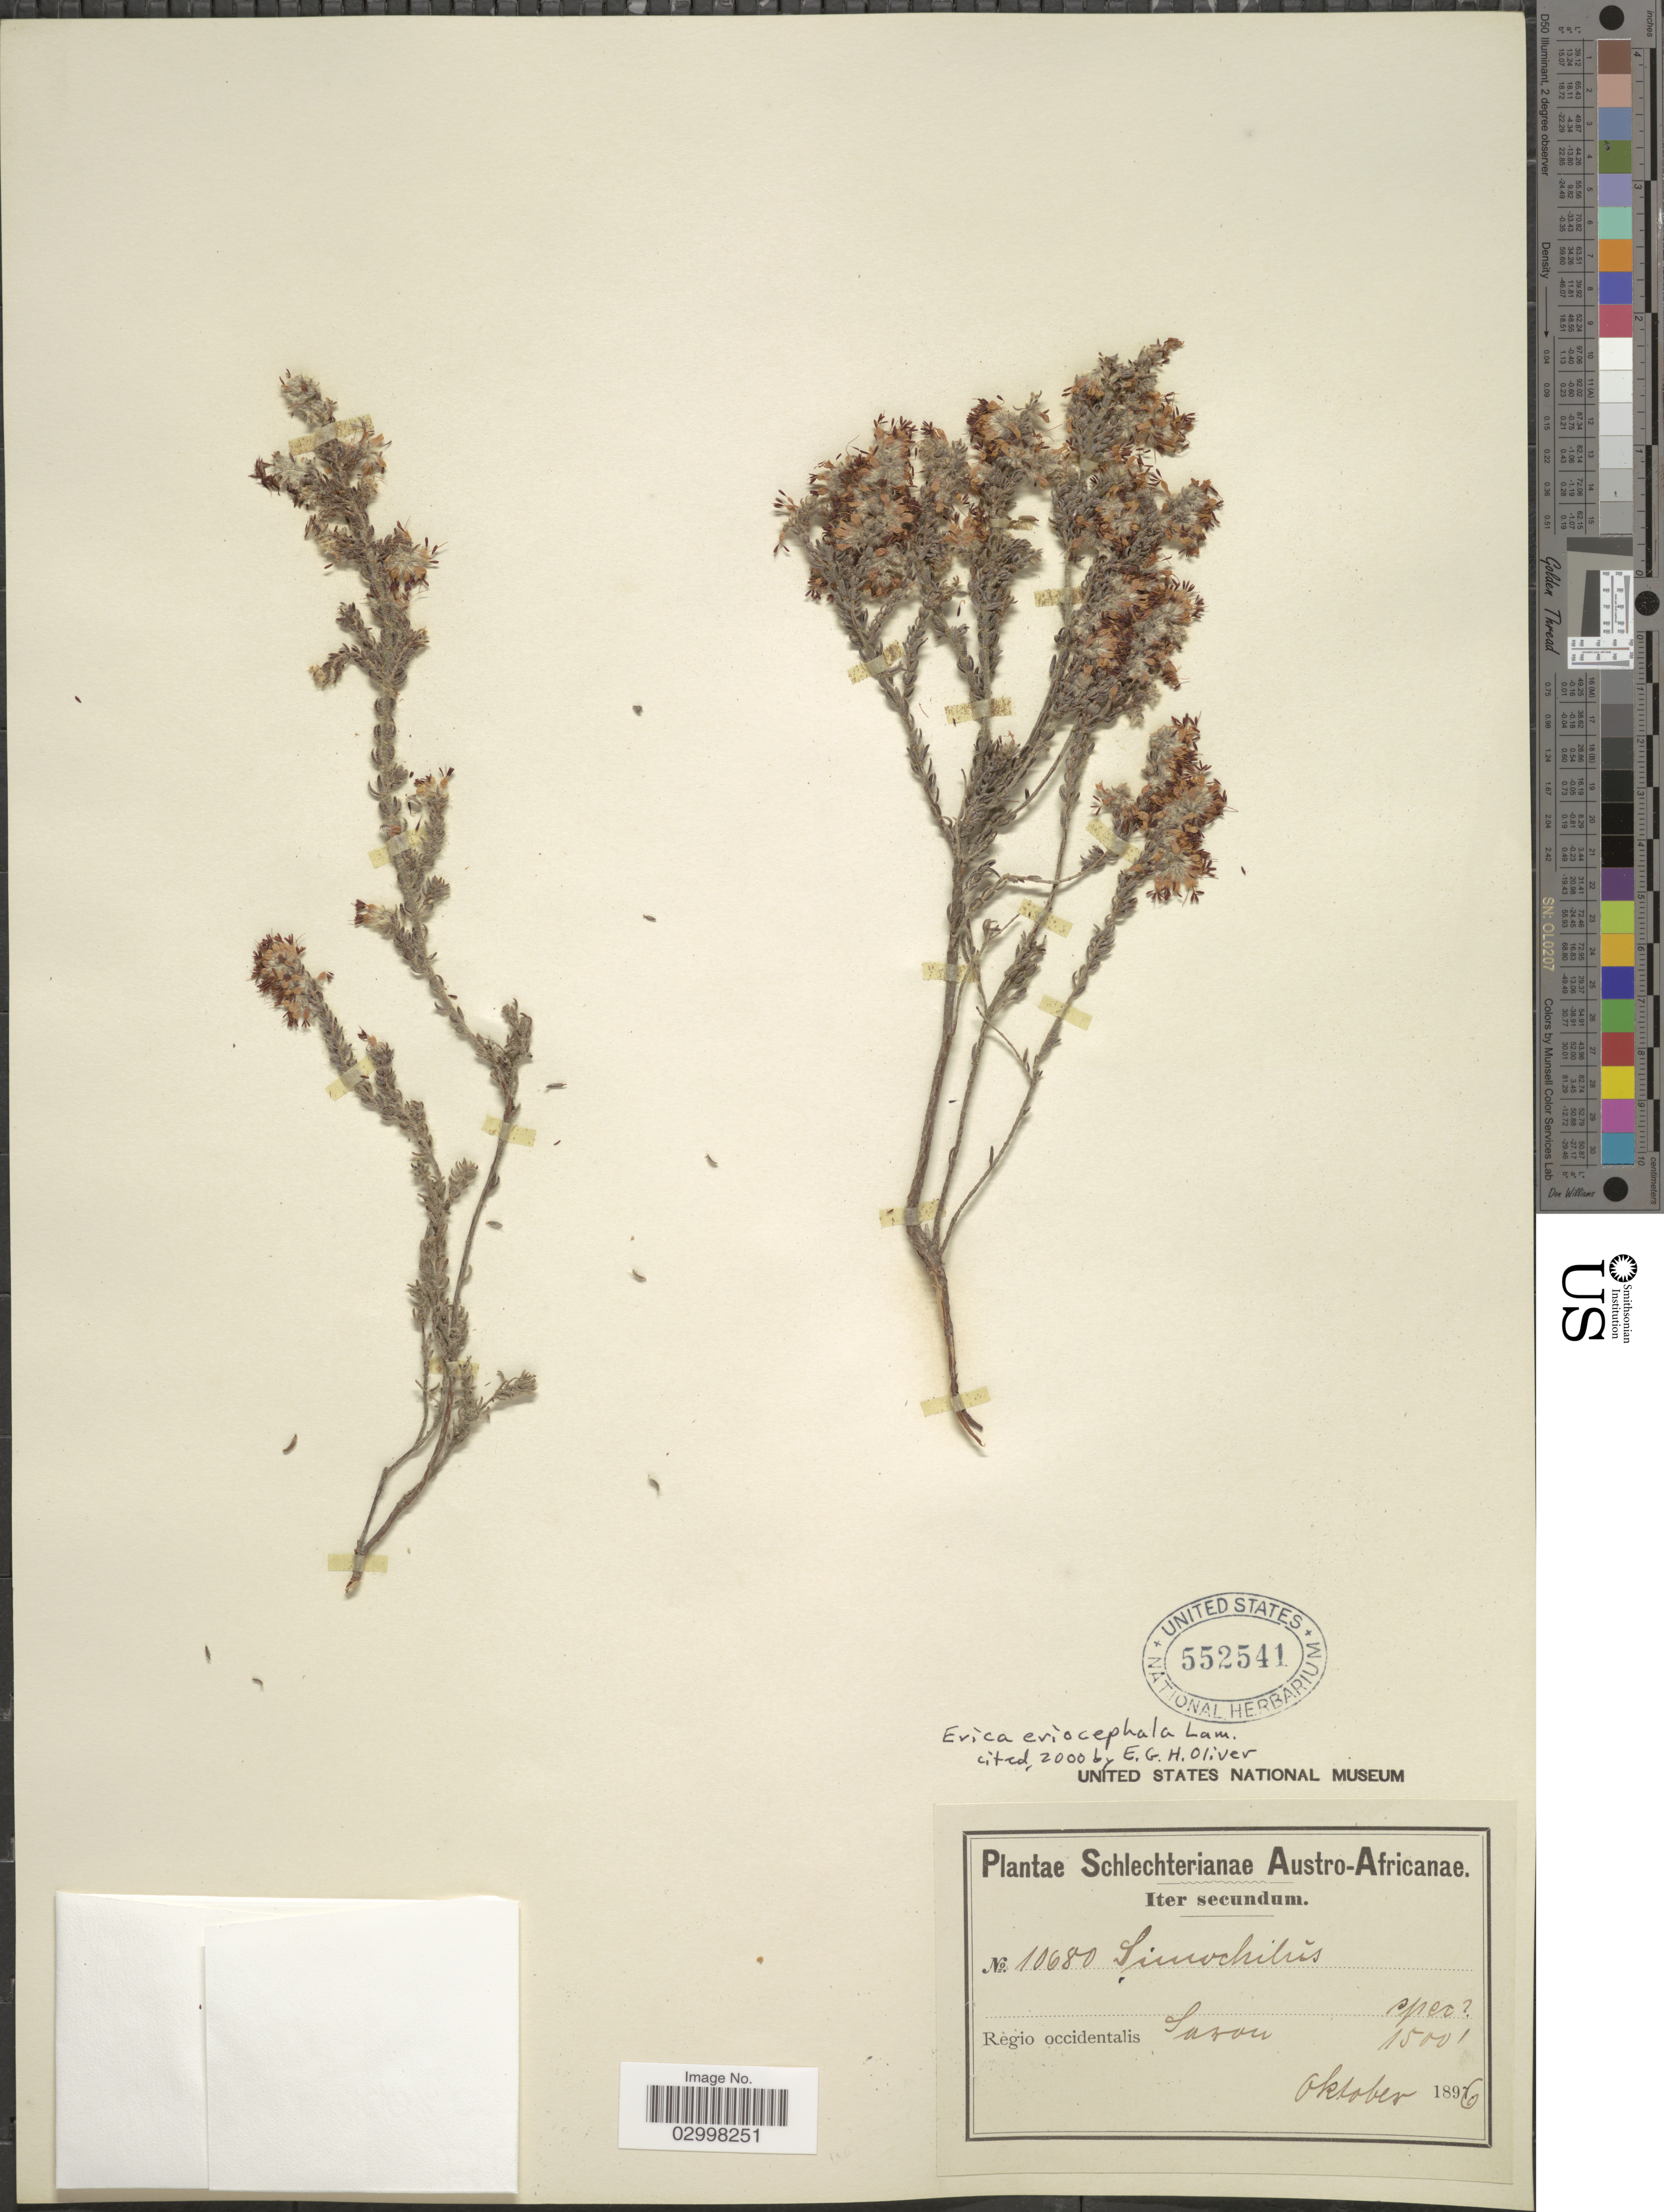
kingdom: Plantae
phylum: Tracheophyta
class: Magnoliopsida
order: Ericales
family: Ericaceae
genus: Erica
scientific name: Erica eriocephala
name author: Lam.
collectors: Schlechter, --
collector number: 10680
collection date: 1896-10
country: South Africa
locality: Austro-Africanae. Regio occidentalis, Sazou.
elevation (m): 457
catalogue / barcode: US 552541